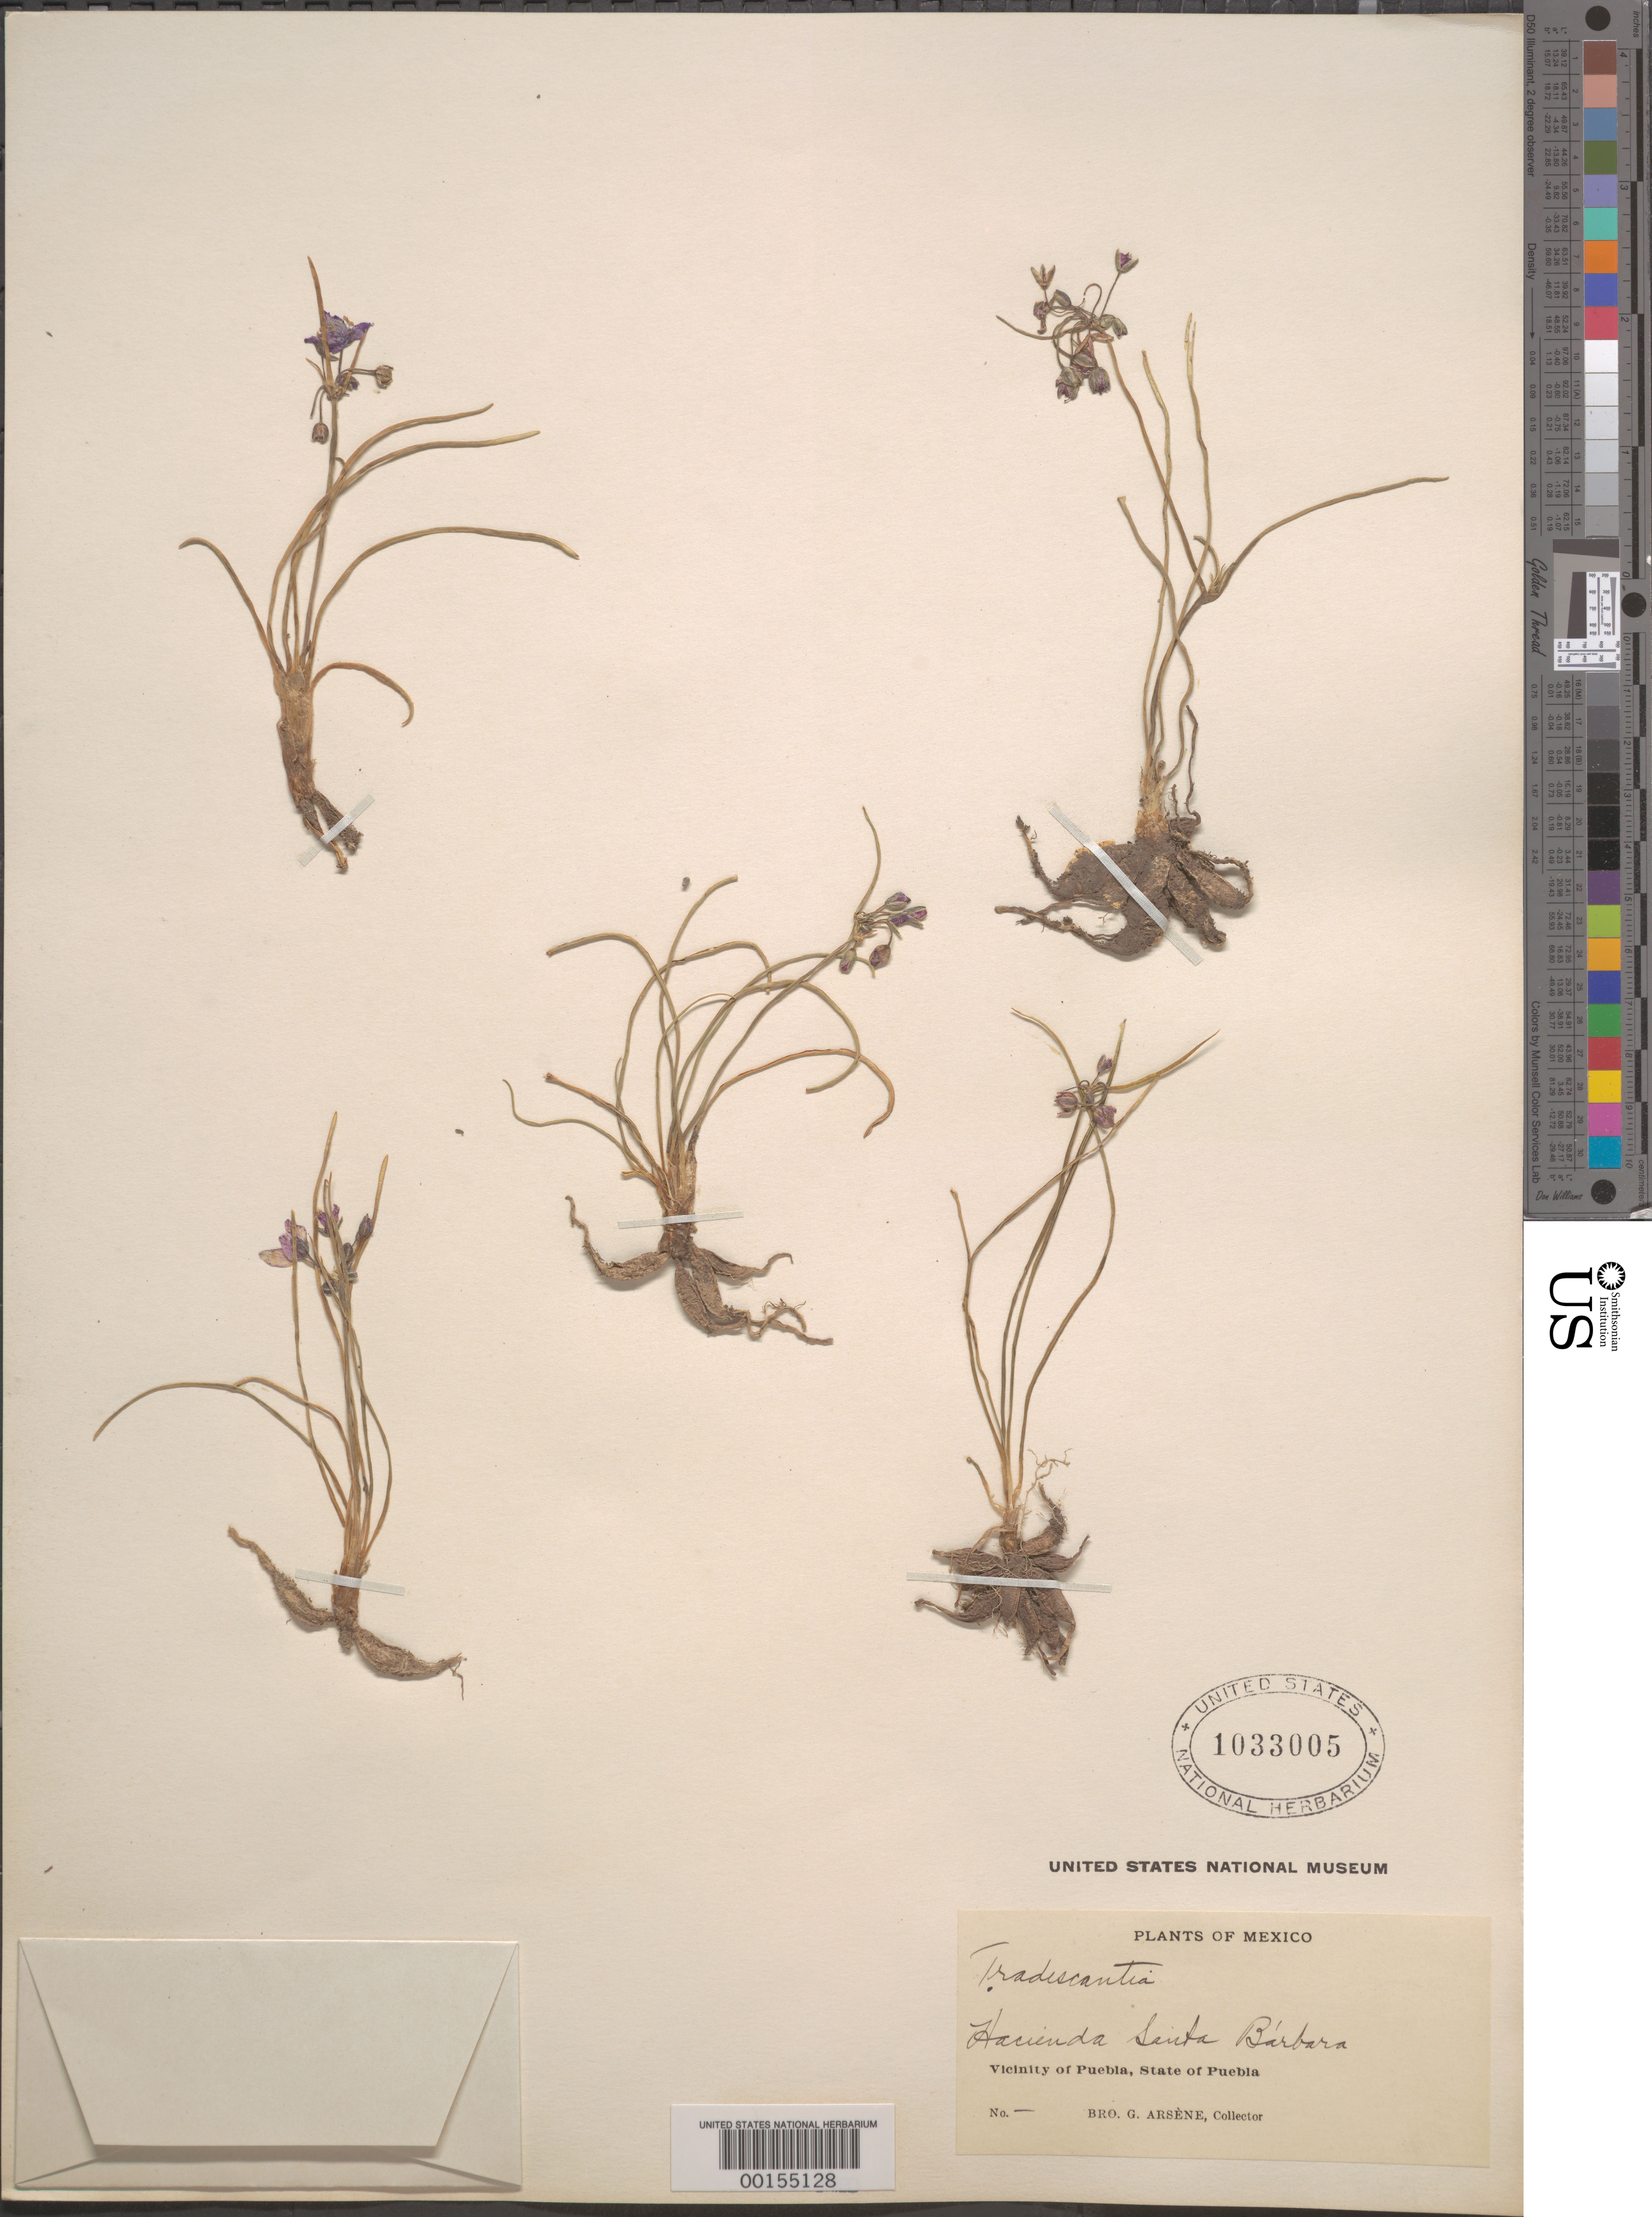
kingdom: Plantae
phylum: Tracheophyta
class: Liliopsida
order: Commelinales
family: Commelinaceae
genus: Gibasis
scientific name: Gibasis linearis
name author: (Benth.) Rohweder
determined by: Faden, Robert B., (US), Smithsonian Institution - National Museum of Natural History (UNITED STATES)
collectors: Bro. G. Arsène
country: Mexico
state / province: Puebla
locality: Near Puebla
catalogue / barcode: US 1033005